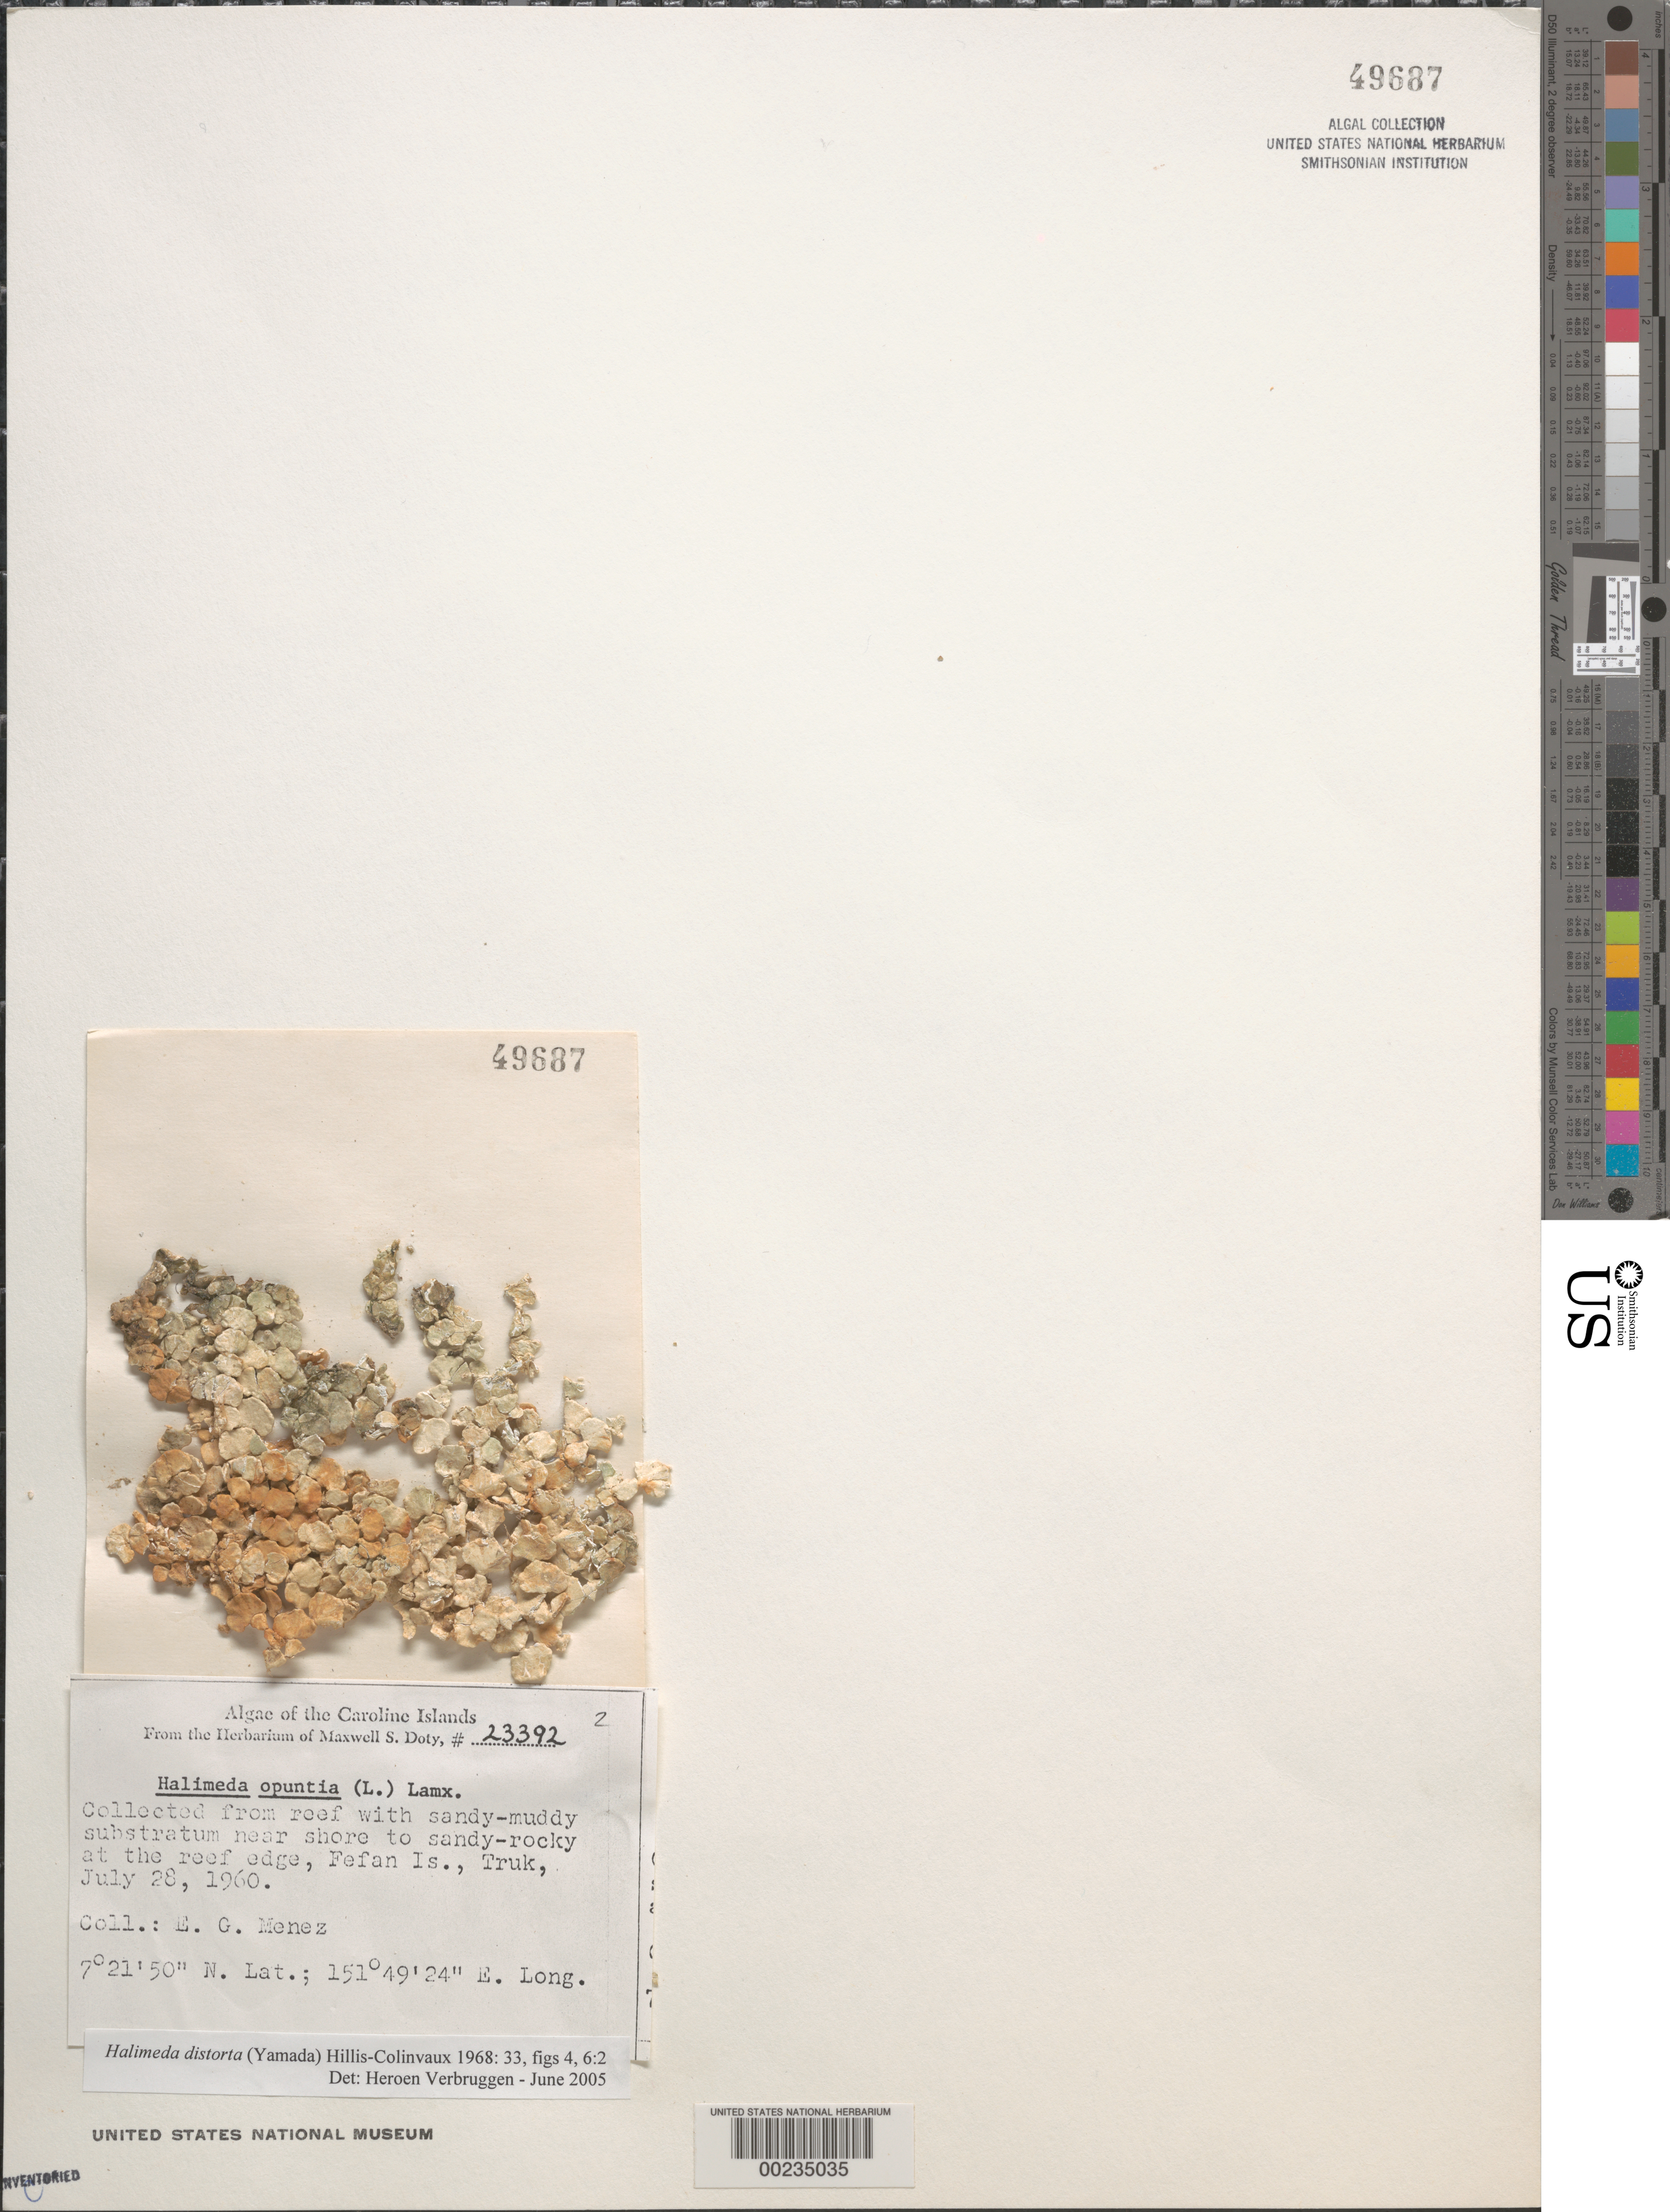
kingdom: Plantae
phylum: Chlorophyta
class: Ulvophyceae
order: Bryopsidales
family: Halimedaceae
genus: Halimeda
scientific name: Halimeda distorta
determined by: Verbruggen, H.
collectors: Meñez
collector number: MSD 23392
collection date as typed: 28 Jul 1960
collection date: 1960-07-28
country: Micronesia, Federated States of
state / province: Truk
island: Fefan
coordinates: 7 21' 50" N, 151 49' 24" E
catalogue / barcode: US 49687